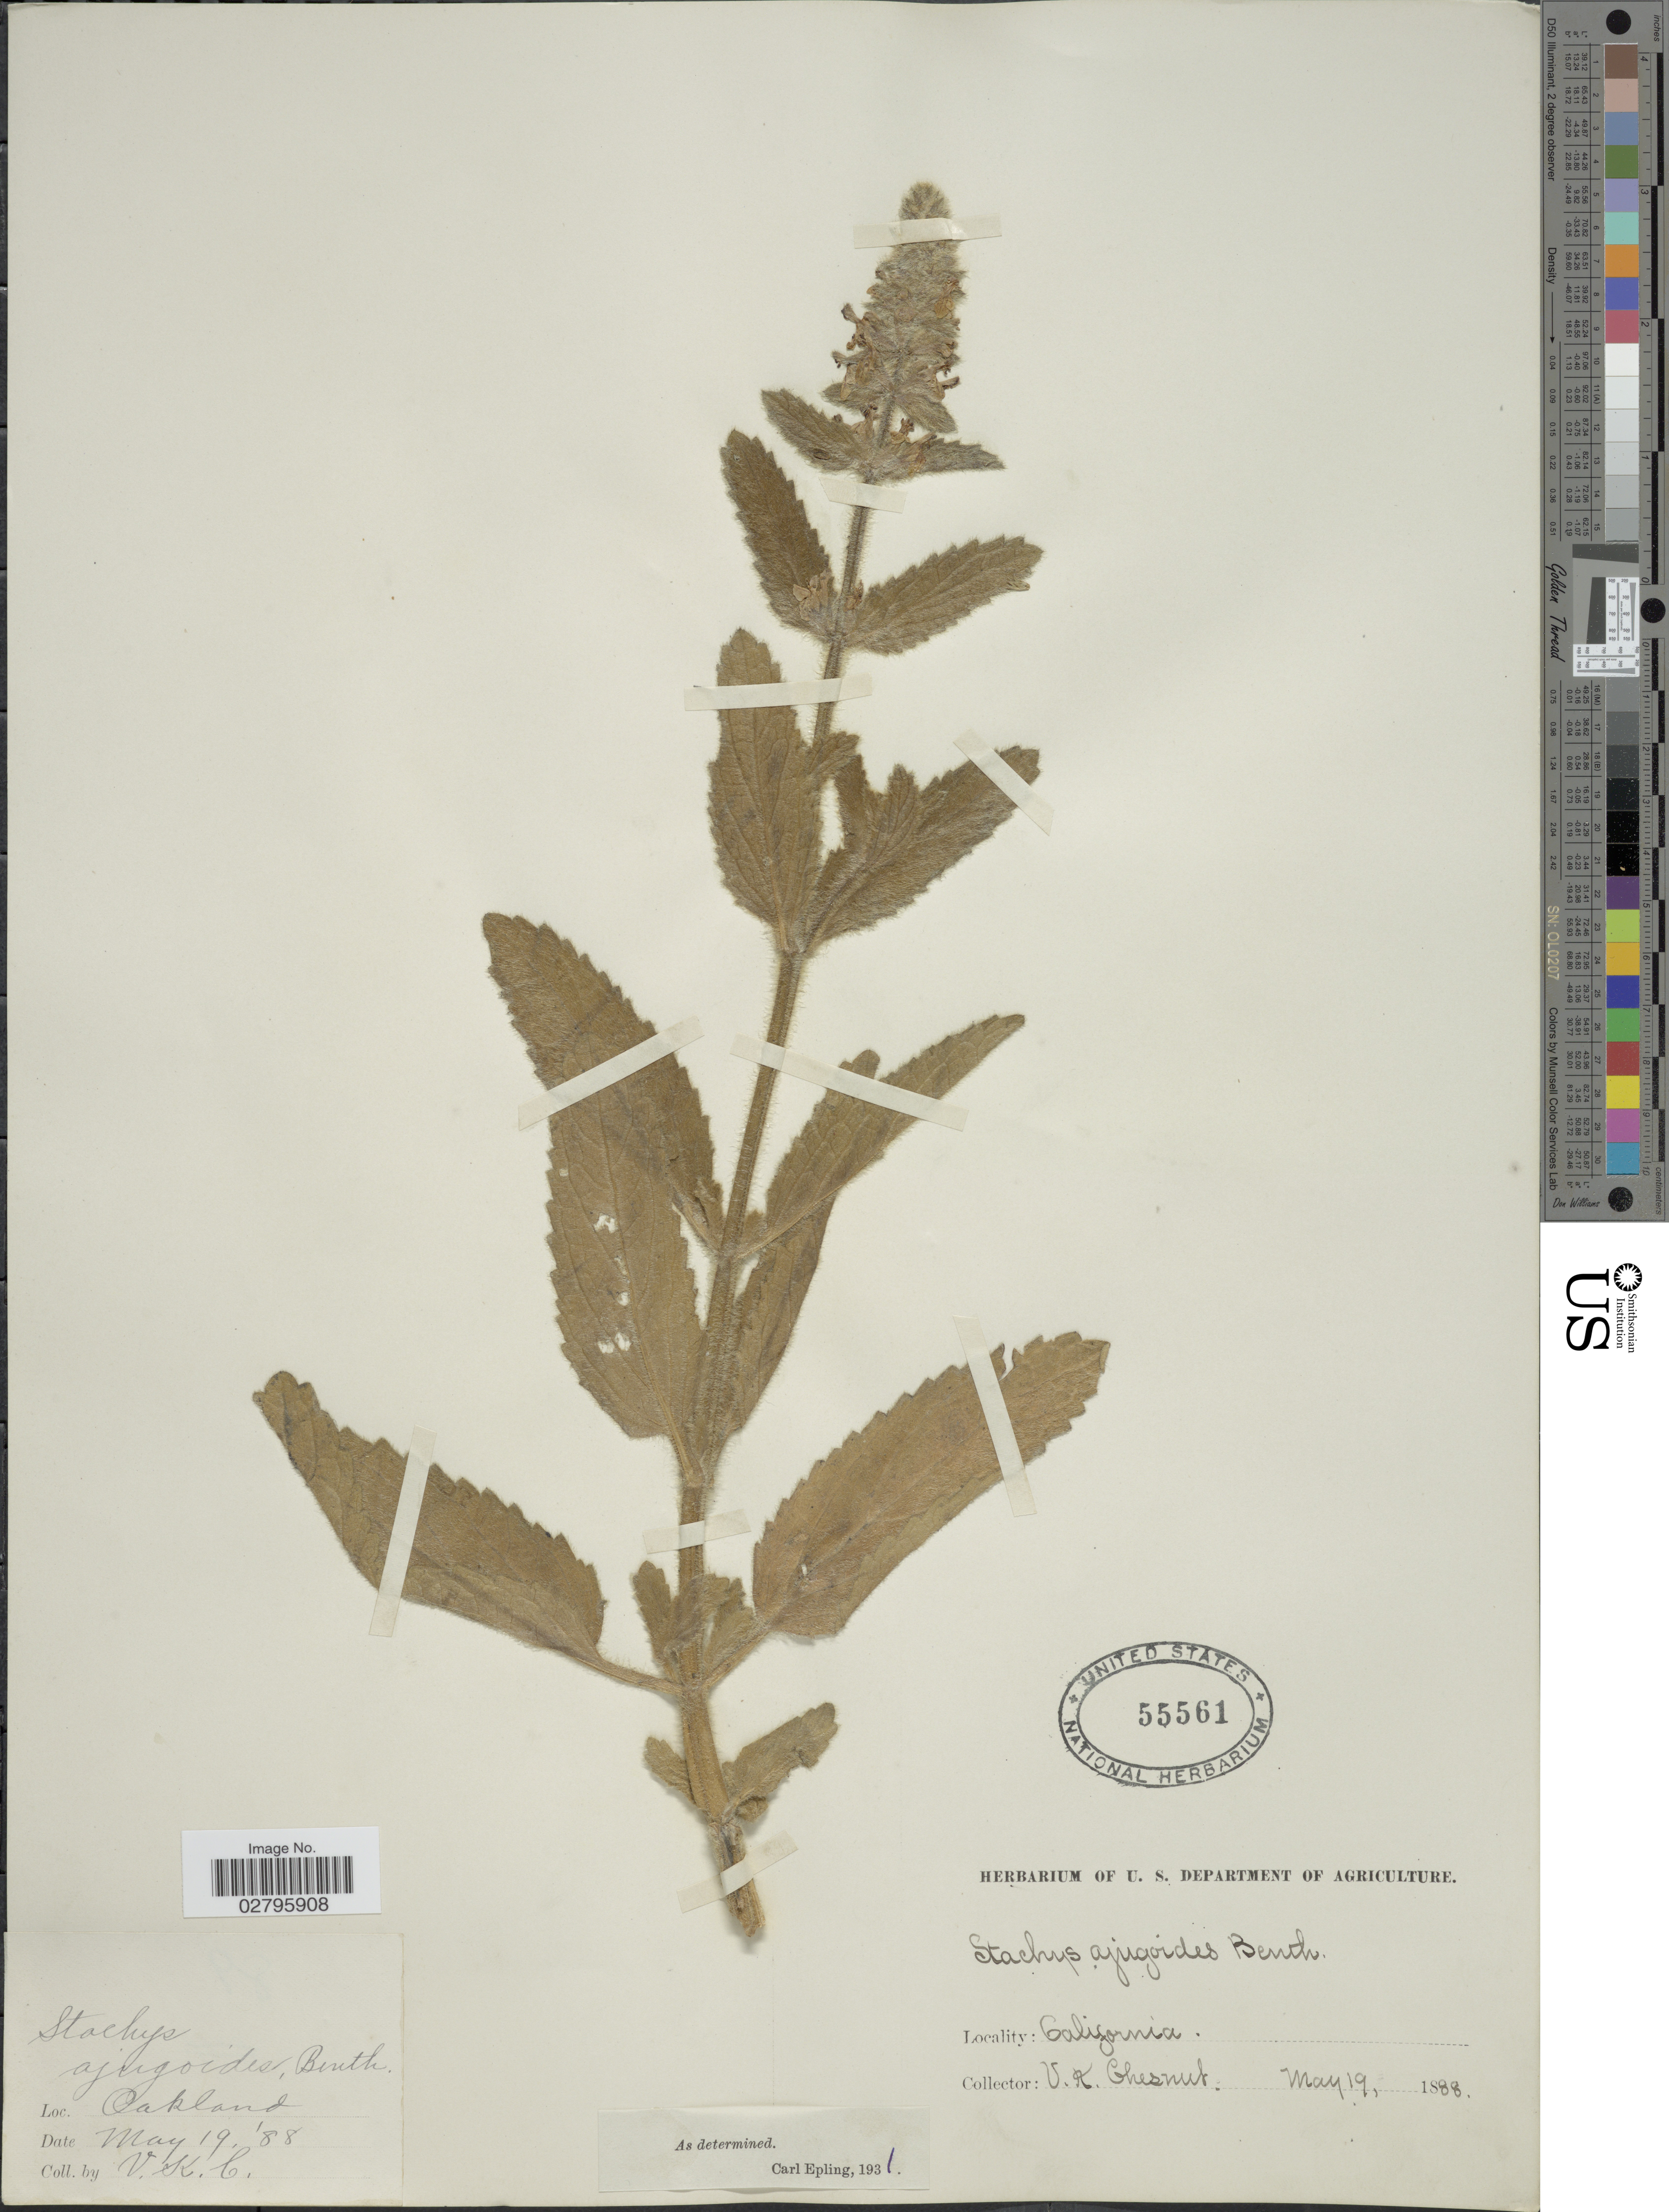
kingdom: Plantae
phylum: Tracheophyta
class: Magnoliopsida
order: Lamiales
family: Lamiaceae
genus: Stachys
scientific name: Stachys ajugoides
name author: Benth.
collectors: V. Chesnut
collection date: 1888-05-19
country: United States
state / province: California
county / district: Alameda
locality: Oakland.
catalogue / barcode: US 55561